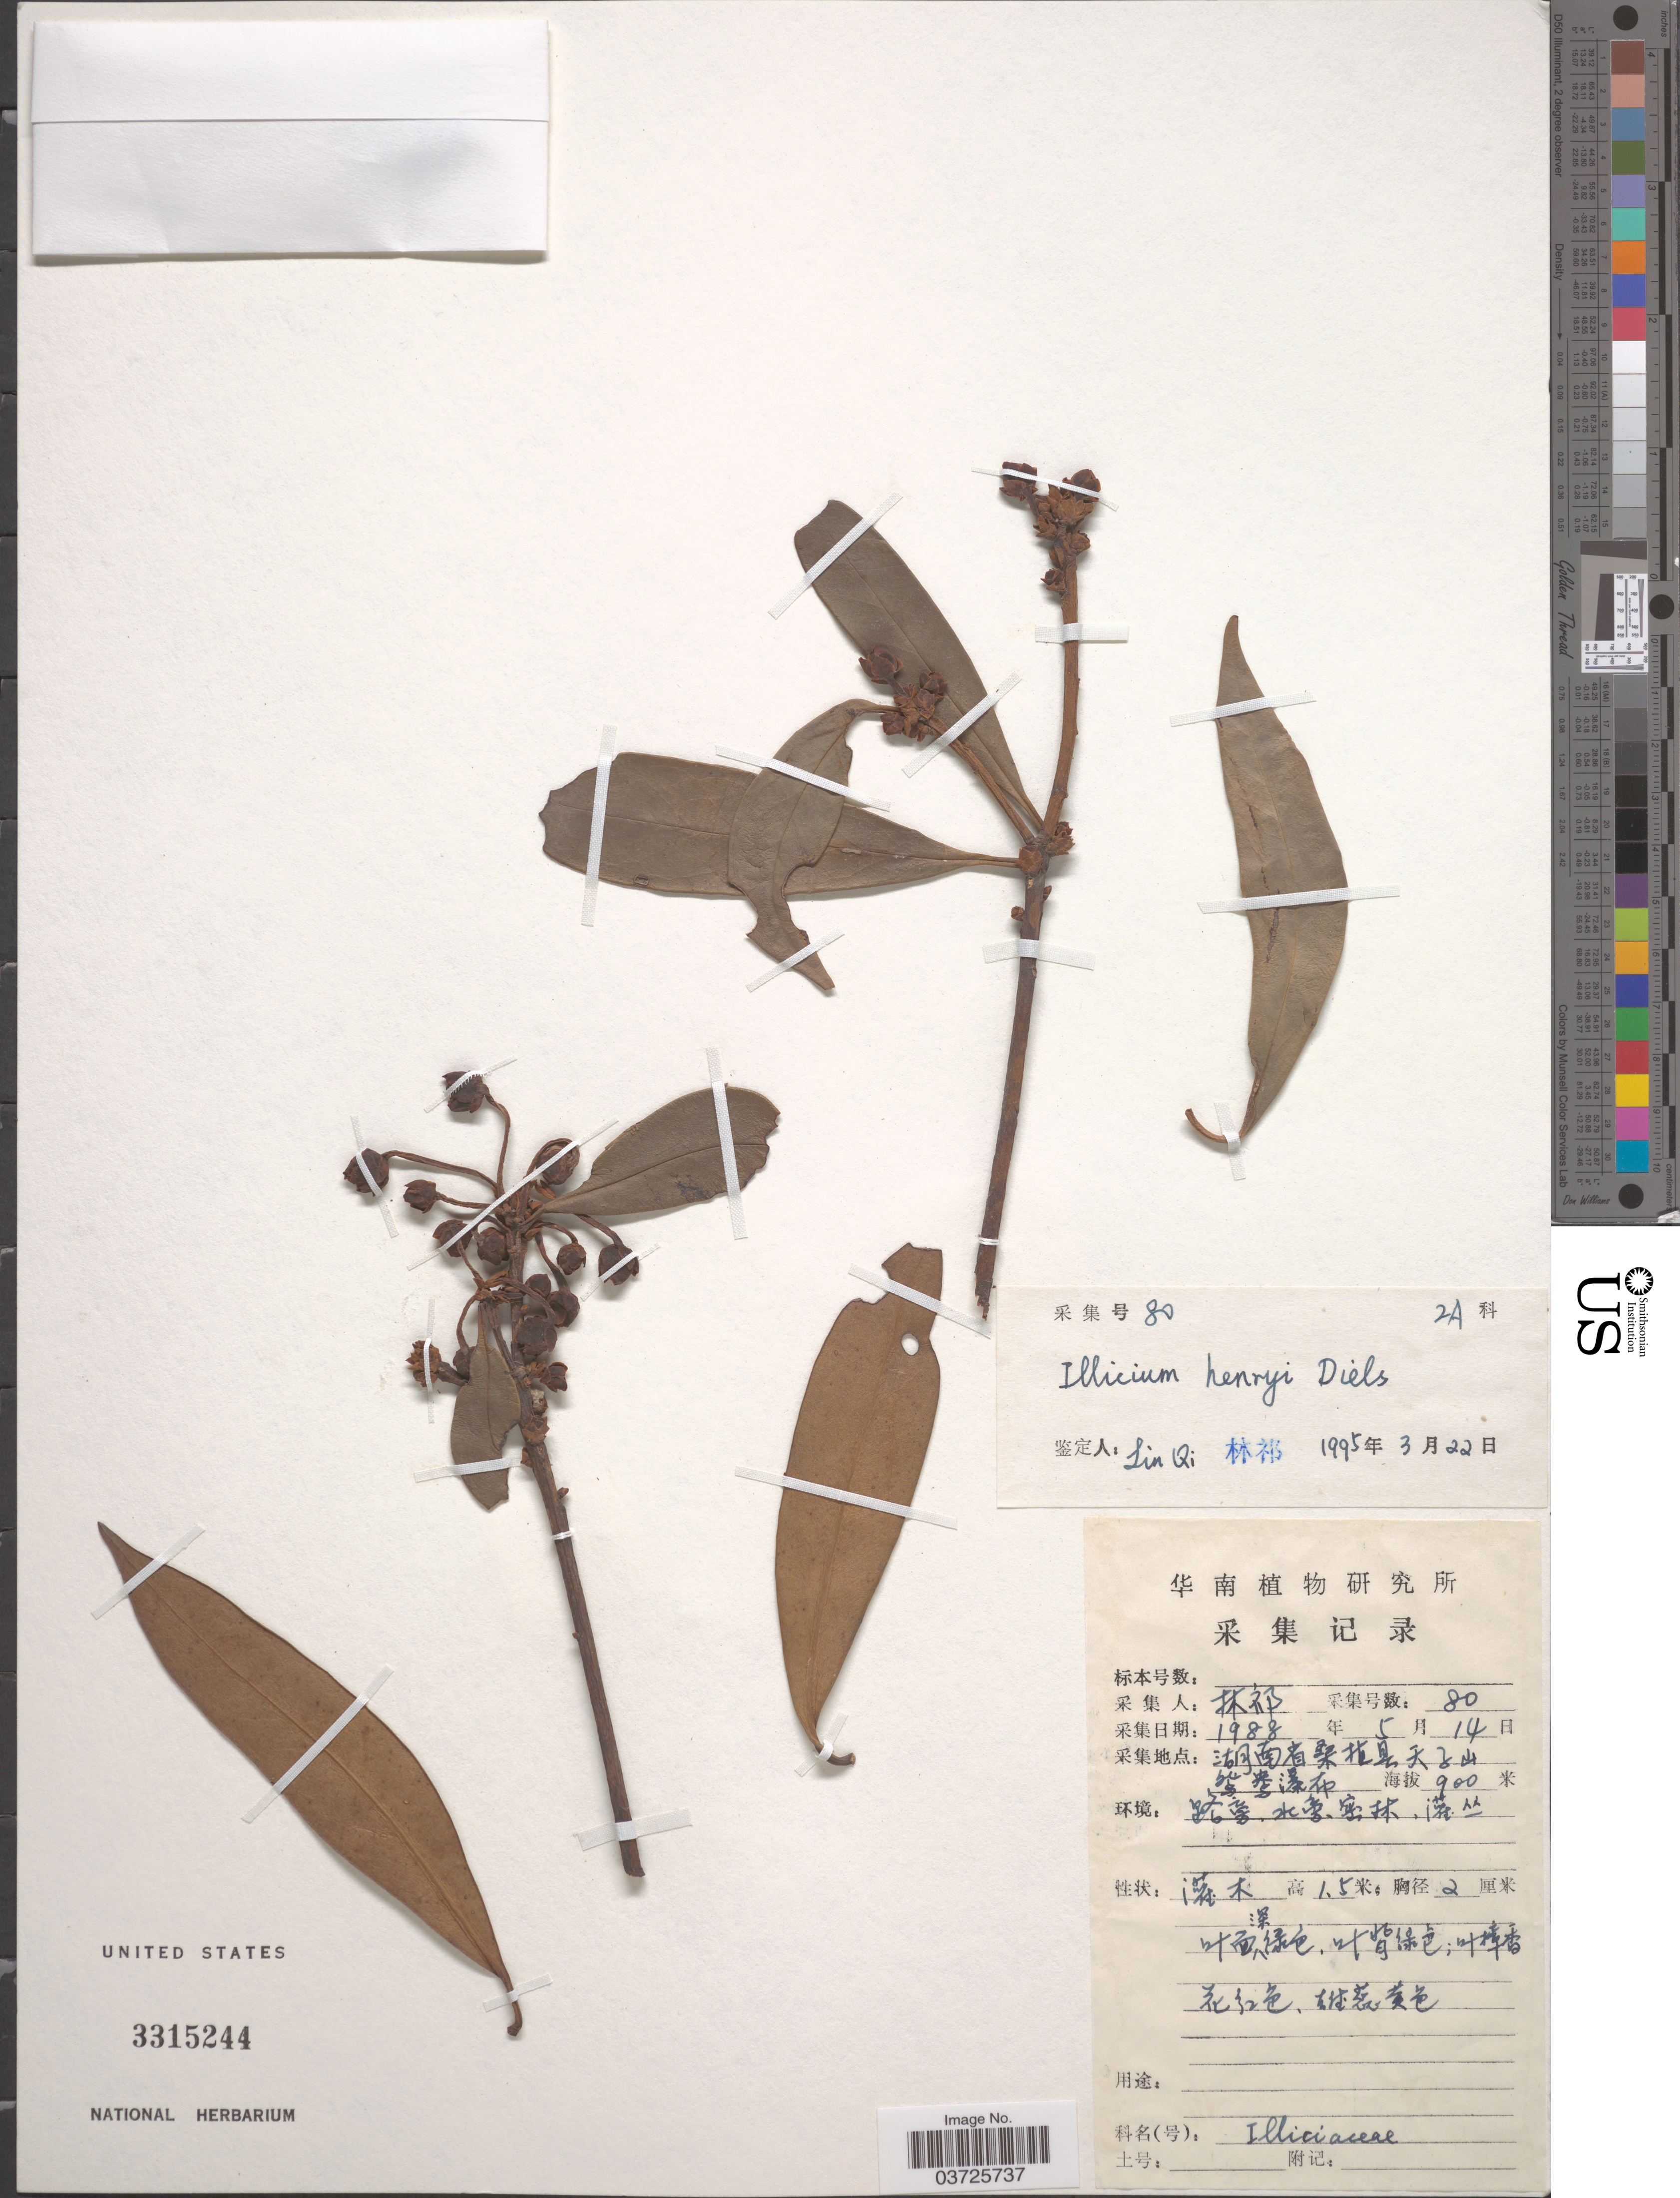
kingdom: Plantae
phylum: Tracheophyta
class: Magnoliopsida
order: Austrobaileyales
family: Schisandraceae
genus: Illicium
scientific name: Illicium henryi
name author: Diels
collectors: X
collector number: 80?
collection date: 1988-05-14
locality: X.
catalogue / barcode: US 3315244